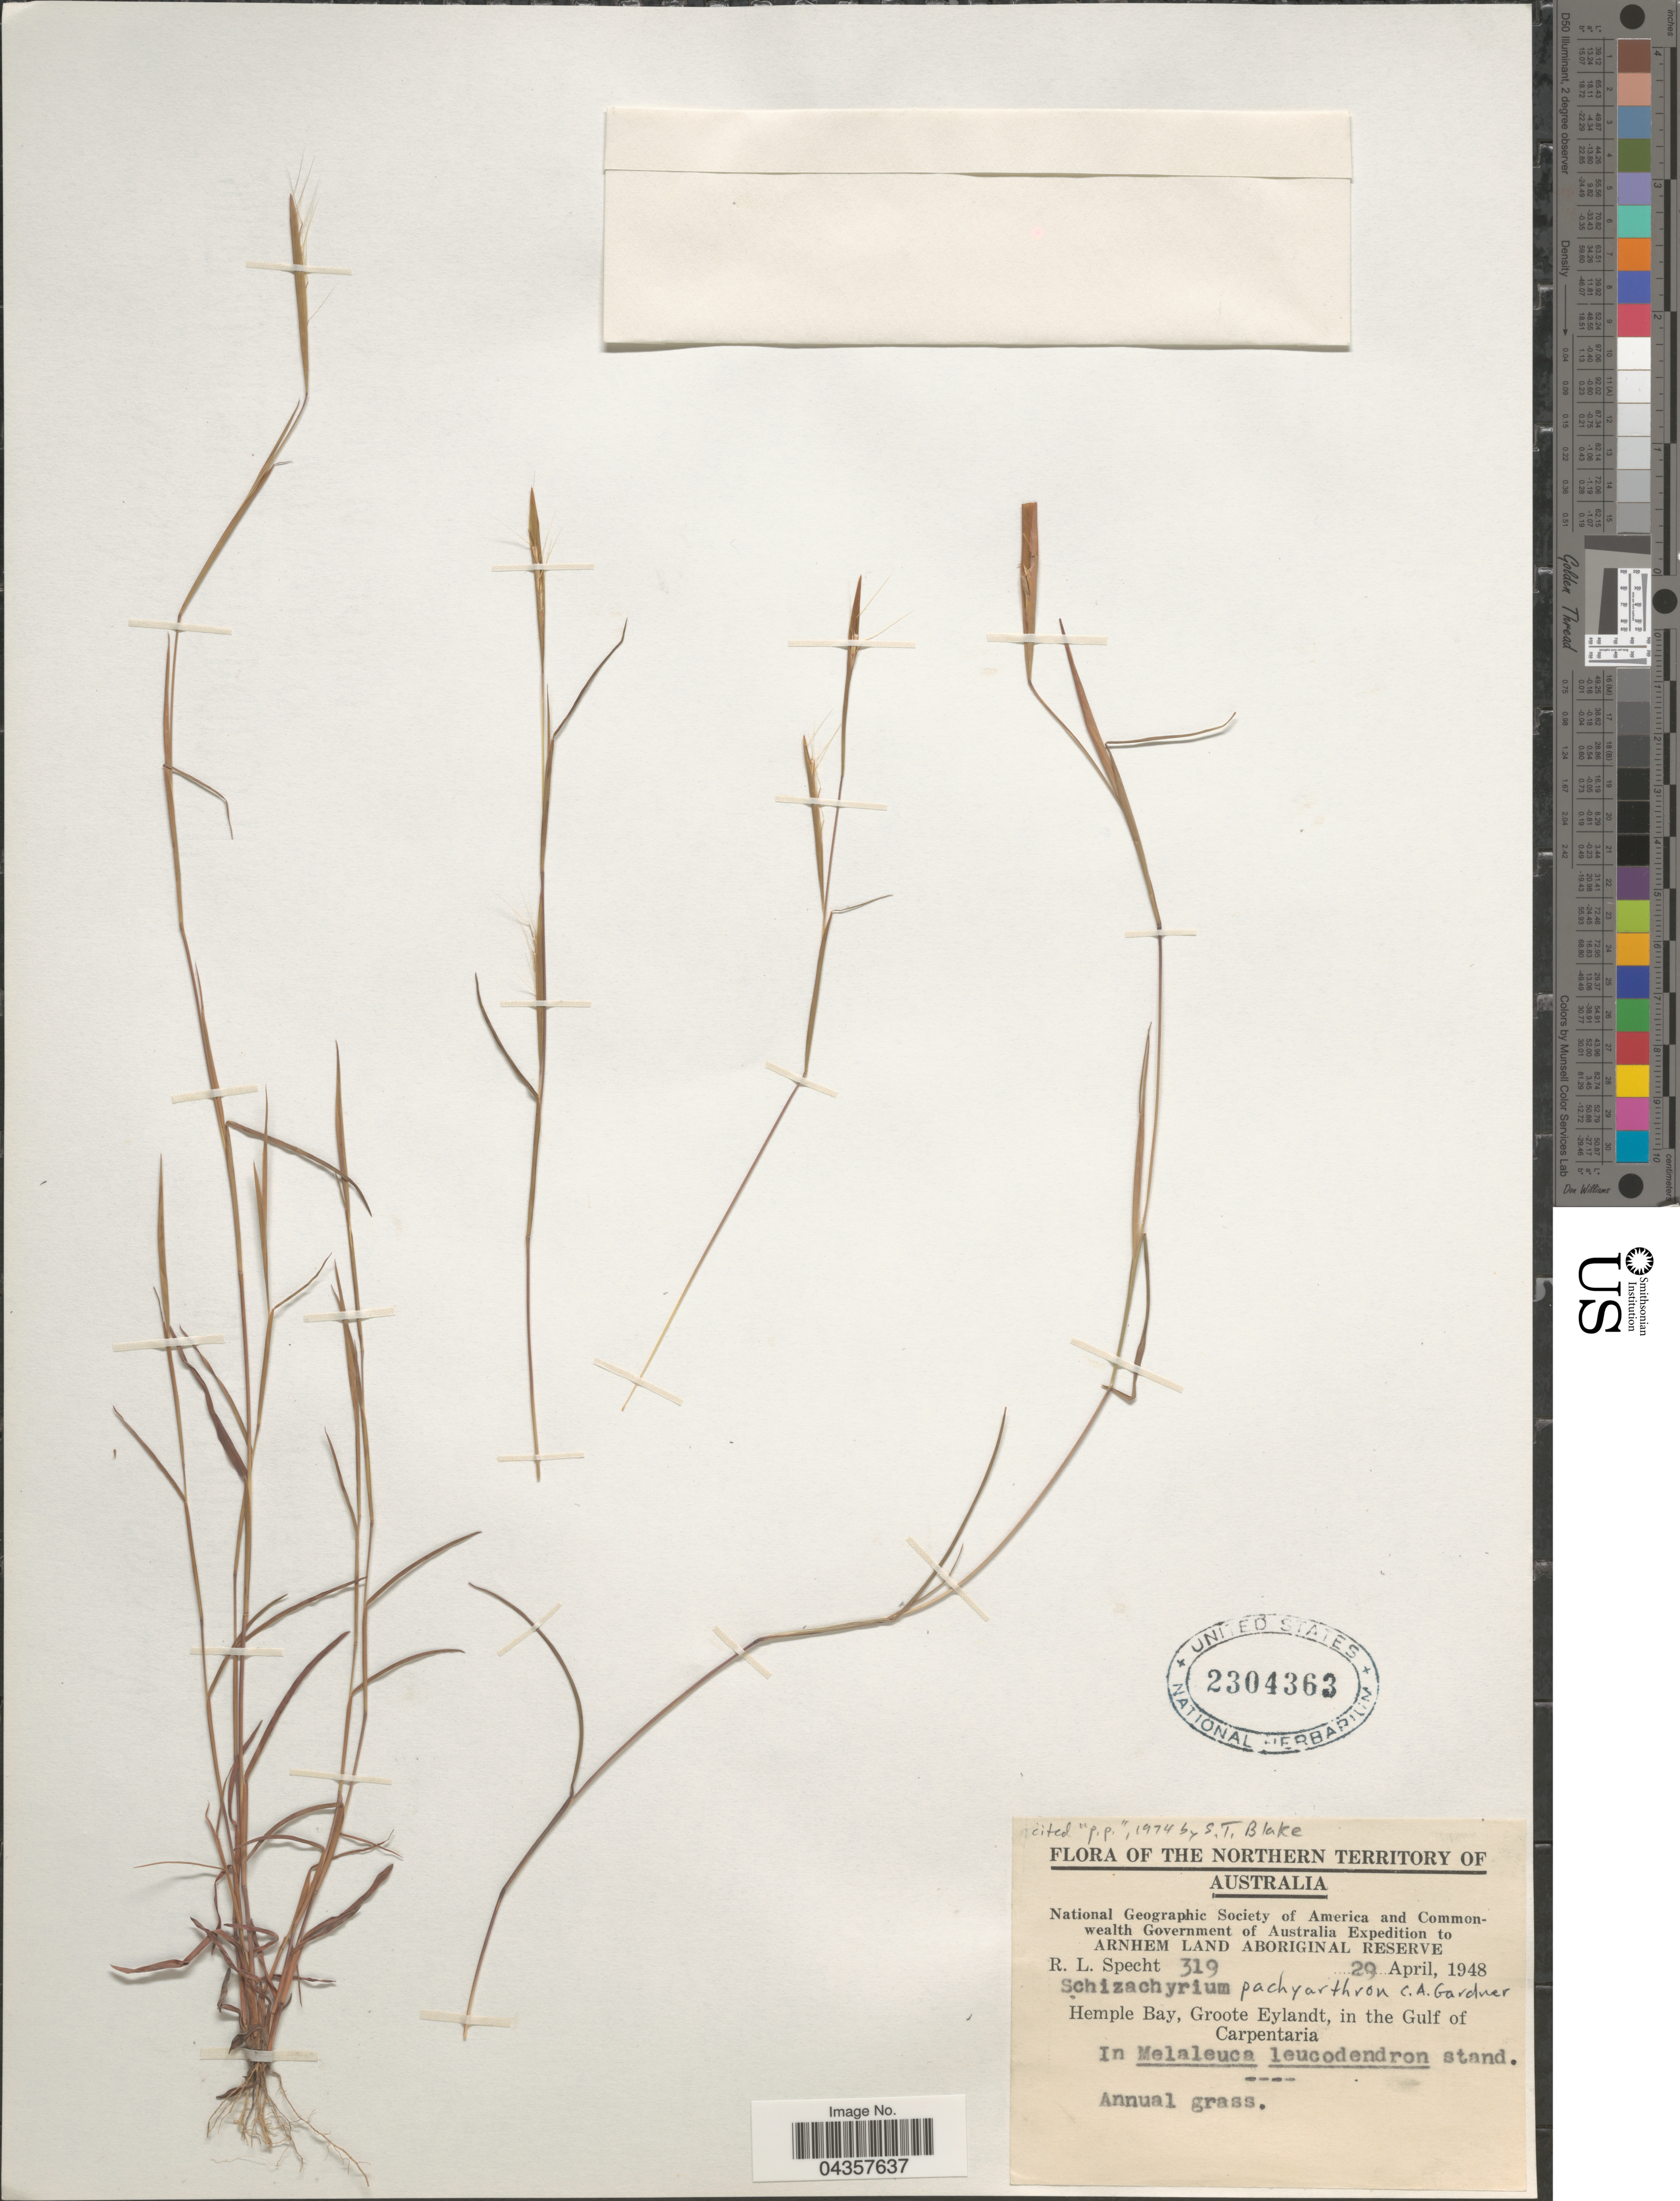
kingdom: Plantae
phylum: Tracheophyta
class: Liliopsida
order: Poales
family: Poaceae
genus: Schizachyrium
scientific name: Schizachyrium pachyarthron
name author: C.A. Gardner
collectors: R. L. Specht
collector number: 319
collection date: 1948-04-29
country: Australia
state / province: Northern Territory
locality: The Northern Territory Of Australia. National Geographic Society of America and Commonwealth Government of Australia Expedition to Arnhem Land Aboriginal Reserve. Hemple Bay, Groote Eylandt, in the Gulf of Carpentaria.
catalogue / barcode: US 2304363